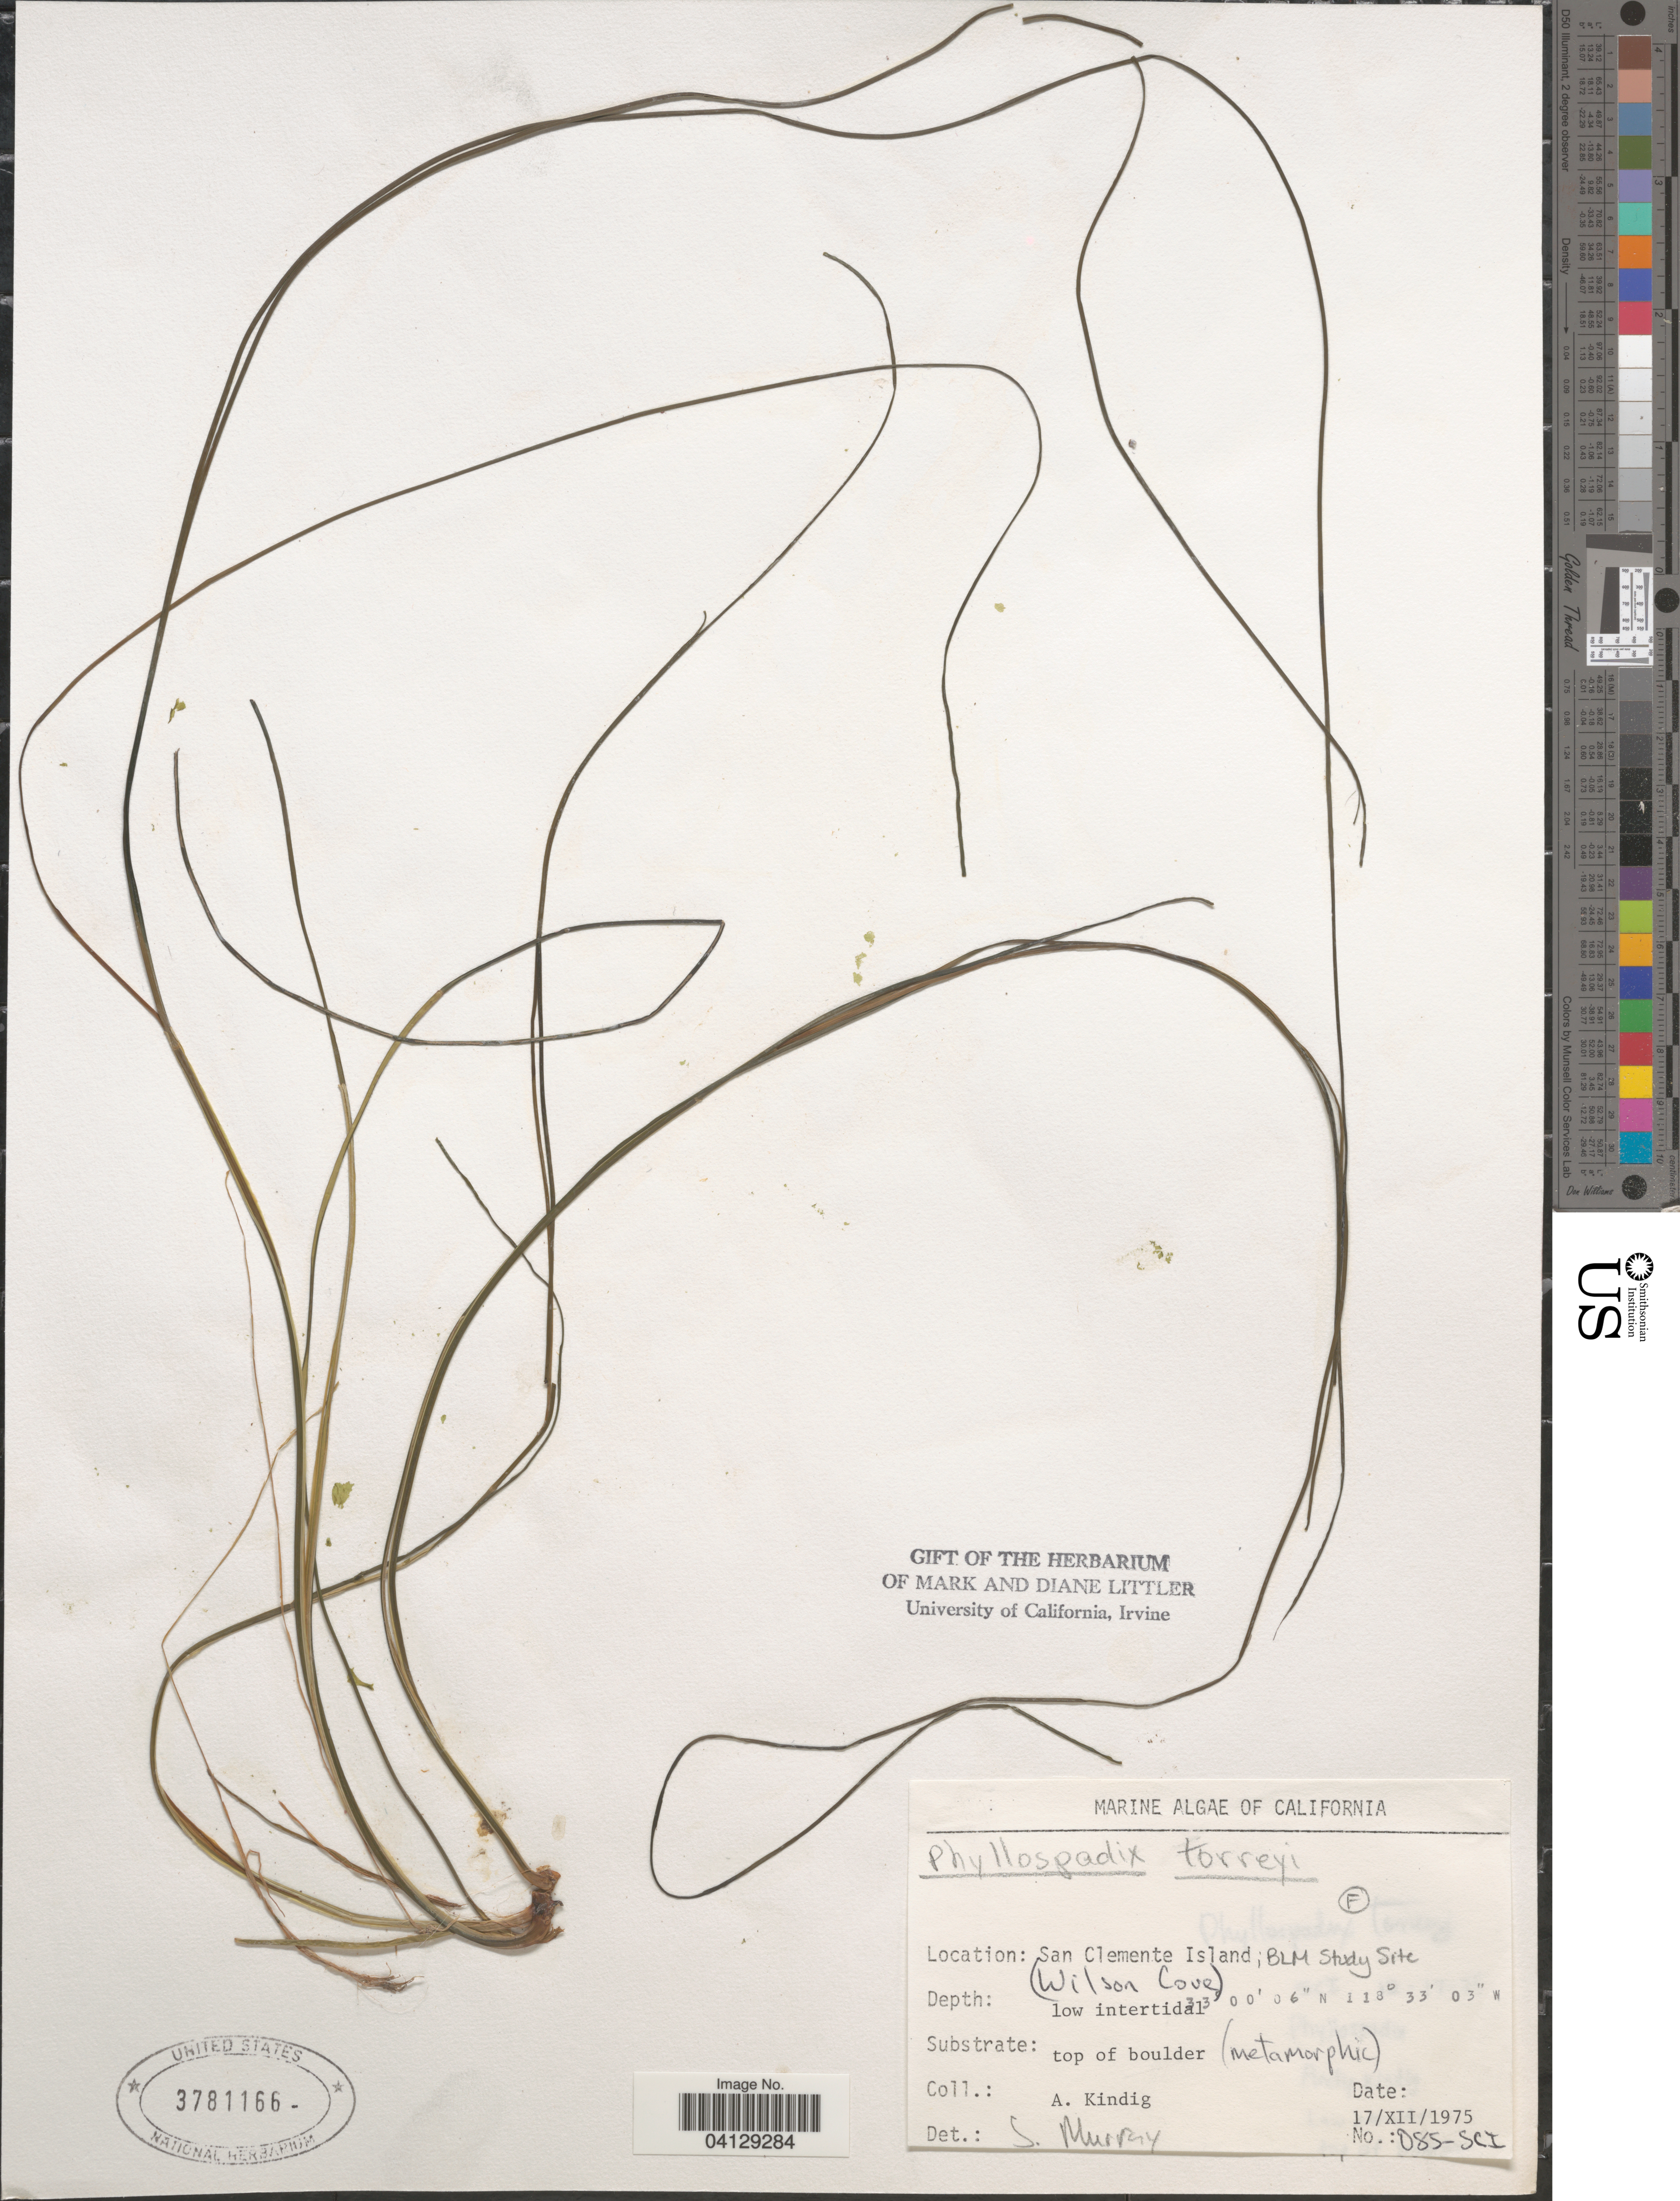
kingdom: Plantae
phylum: Tracheophyta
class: Liliopsida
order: Alismatales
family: Zosteraceae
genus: Phyllospadix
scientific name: Phyllospadix torreyi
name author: S. Watson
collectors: A. Kindig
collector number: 085-SCI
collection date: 1975-12-17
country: United States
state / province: California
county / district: Los Angeles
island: San Clemente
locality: San Clemente Island; BLM Study Site. (Wilson Cove).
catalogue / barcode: US 3781166